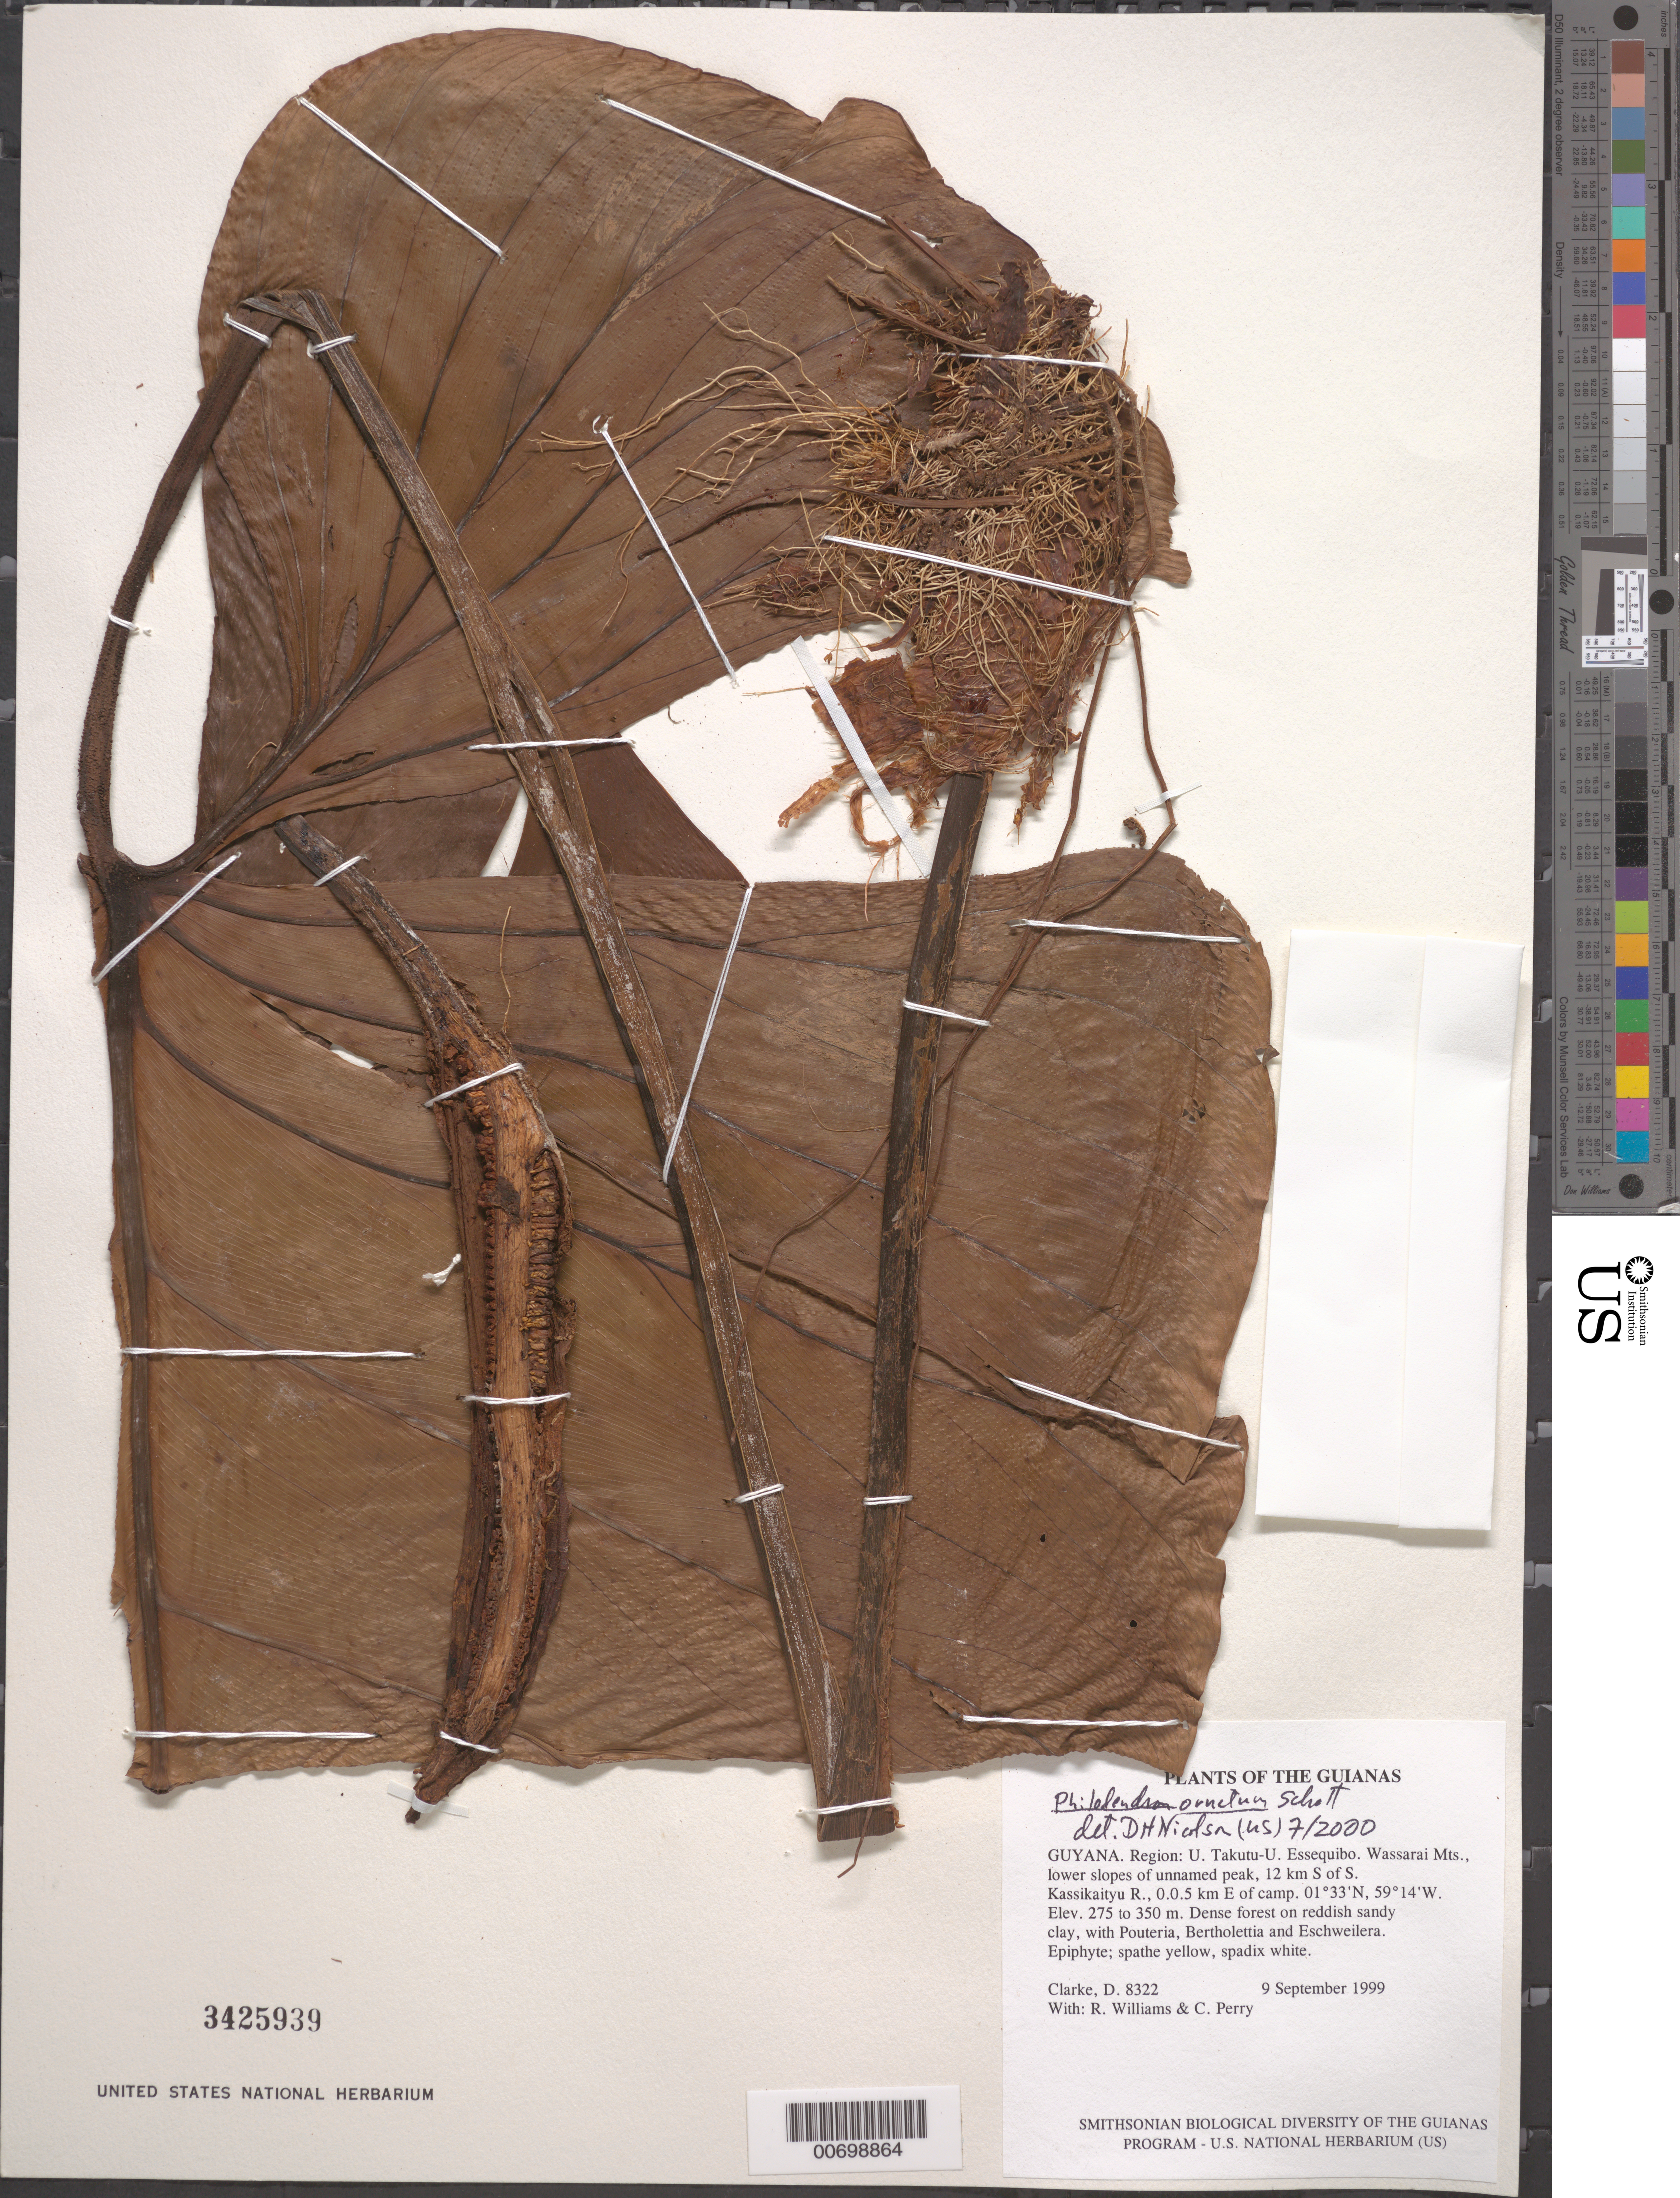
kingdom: Plantae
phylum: Tracheophyta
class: Liliopsida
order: Alismatales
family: Araceae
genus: Philodendron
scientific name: Philodendron ornatum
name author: Schott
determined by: Nicolson, Dan H.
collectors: H. D. Clarke, R. Williams & C. Perry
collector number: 8322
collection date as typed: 9 September 1999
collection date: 1999-09-09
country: Guyana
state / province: U. Takutu-U. Essequibo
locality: Wassarai Mts., lower slopes of unnamed peak, 12 km S of S. Kassikaityu R., 0.0.5 km E of camp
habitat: Dense forest on reddish sandy clay, with Pouteria, Bertholettia and Eschweilera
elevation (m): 275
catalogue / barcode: US 3425939